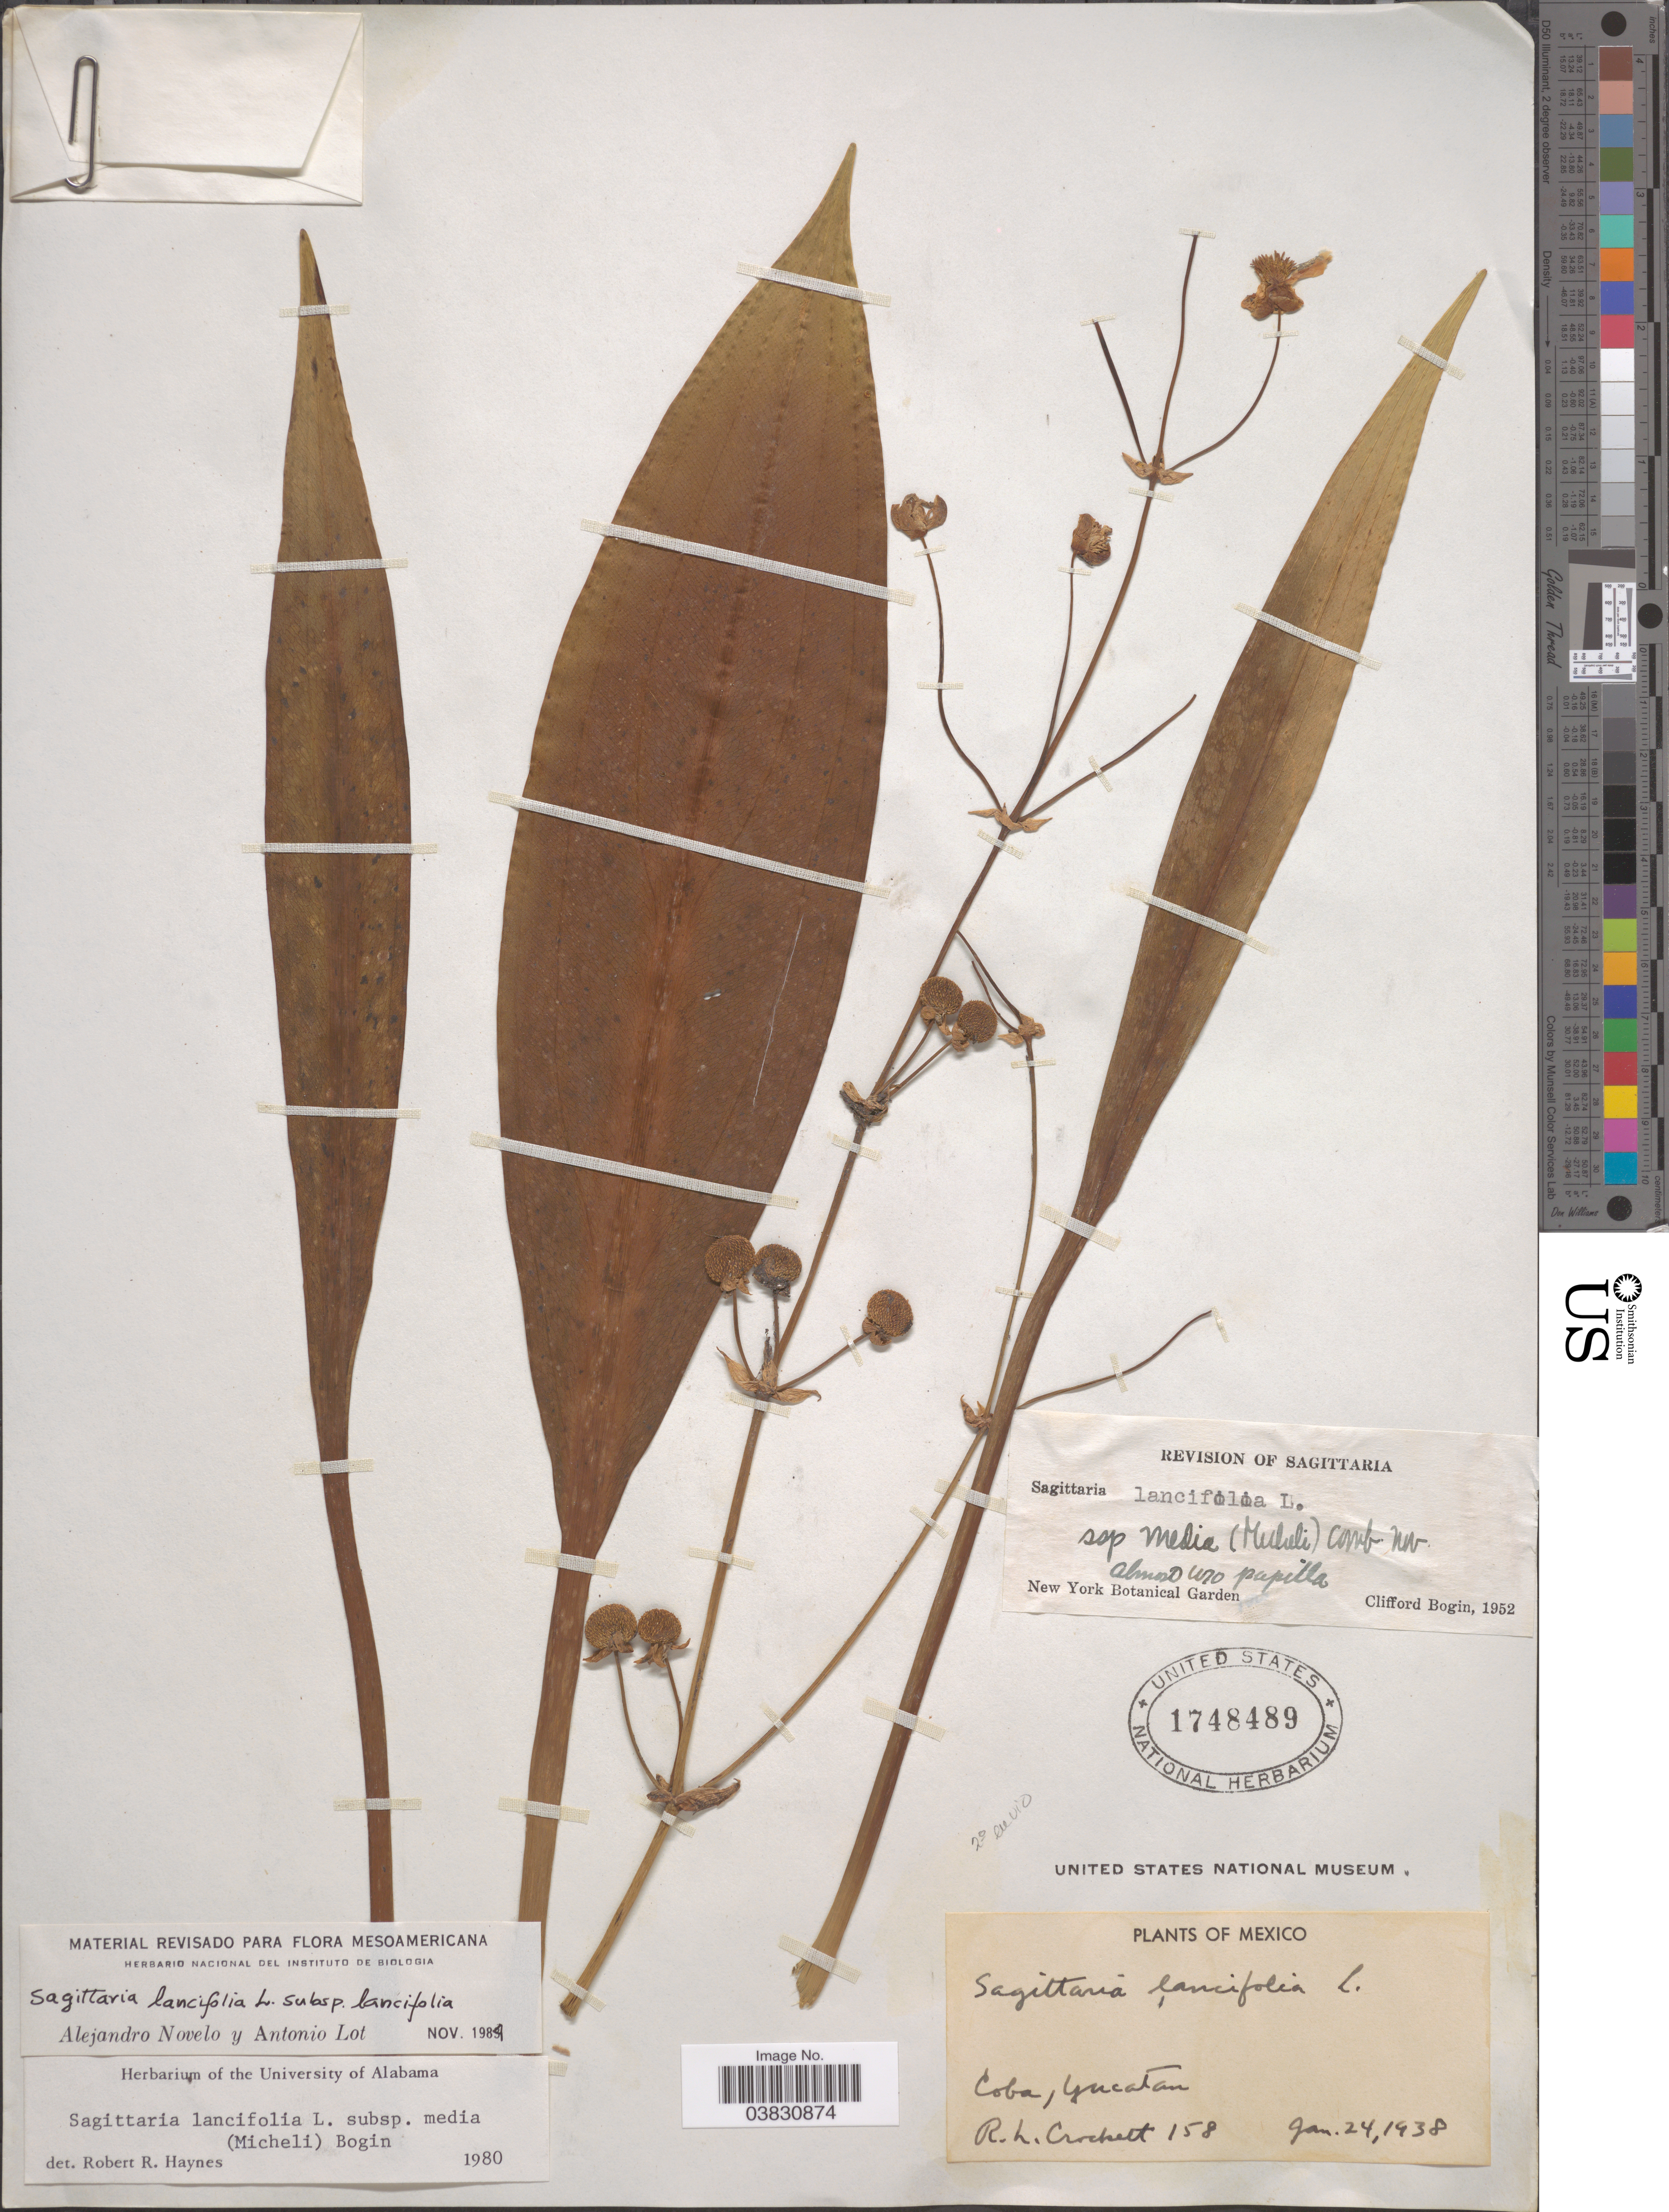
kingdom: Plantae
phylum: Tracheophyta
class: Liliopsida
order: Alismatales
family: Alismataceae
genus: Sagittaria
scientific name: Sagittaria lancifolia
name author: L.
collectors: R. Crockett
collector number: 158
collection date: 1938-01-24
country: Mexico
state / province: Yucatán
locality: Coba.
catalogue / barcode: US 1748489